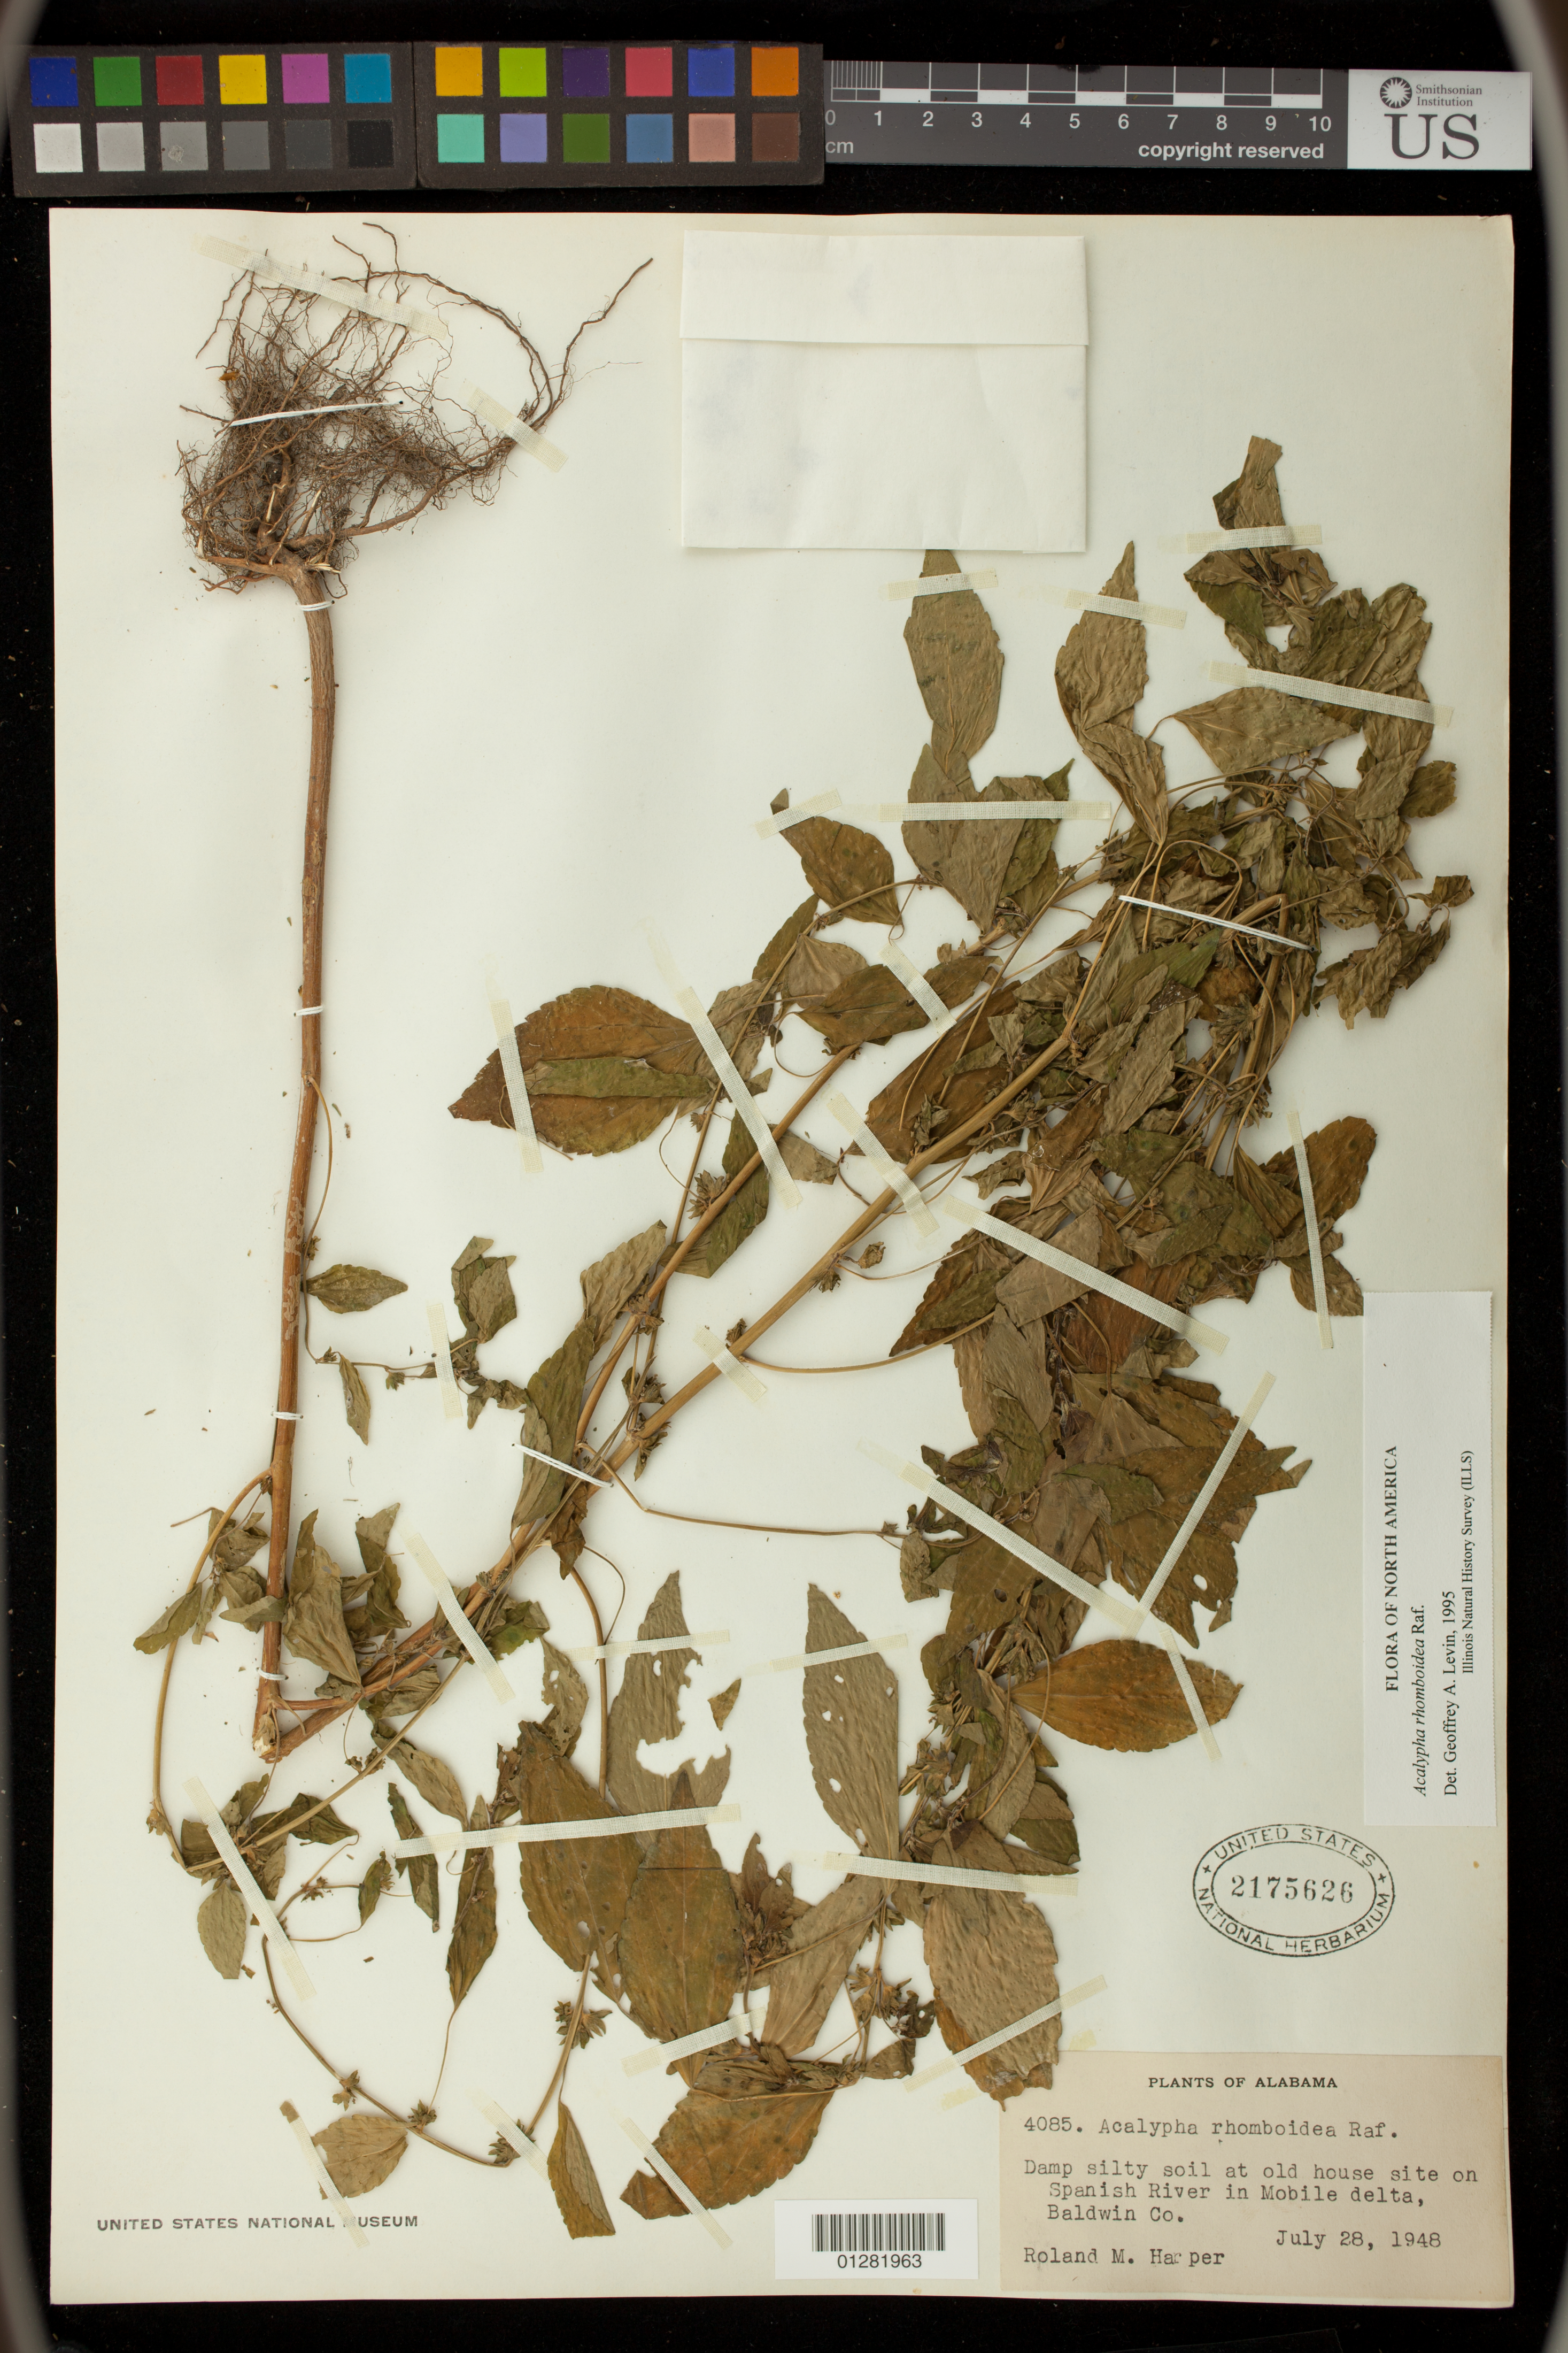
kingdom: Plantae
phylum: Tracheophyta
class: Magnoliopsida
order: Malpighiales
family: Euphorbiaceae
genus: Acalypha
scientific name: Acalypha rhomboidea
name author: Raf.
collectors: R. H. Harper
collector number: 4085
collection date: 1948-07-28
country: United States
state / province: Alabama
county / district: Baldwin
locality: Old house site on Spanish River in Mobile delta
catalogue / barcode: US 2175626